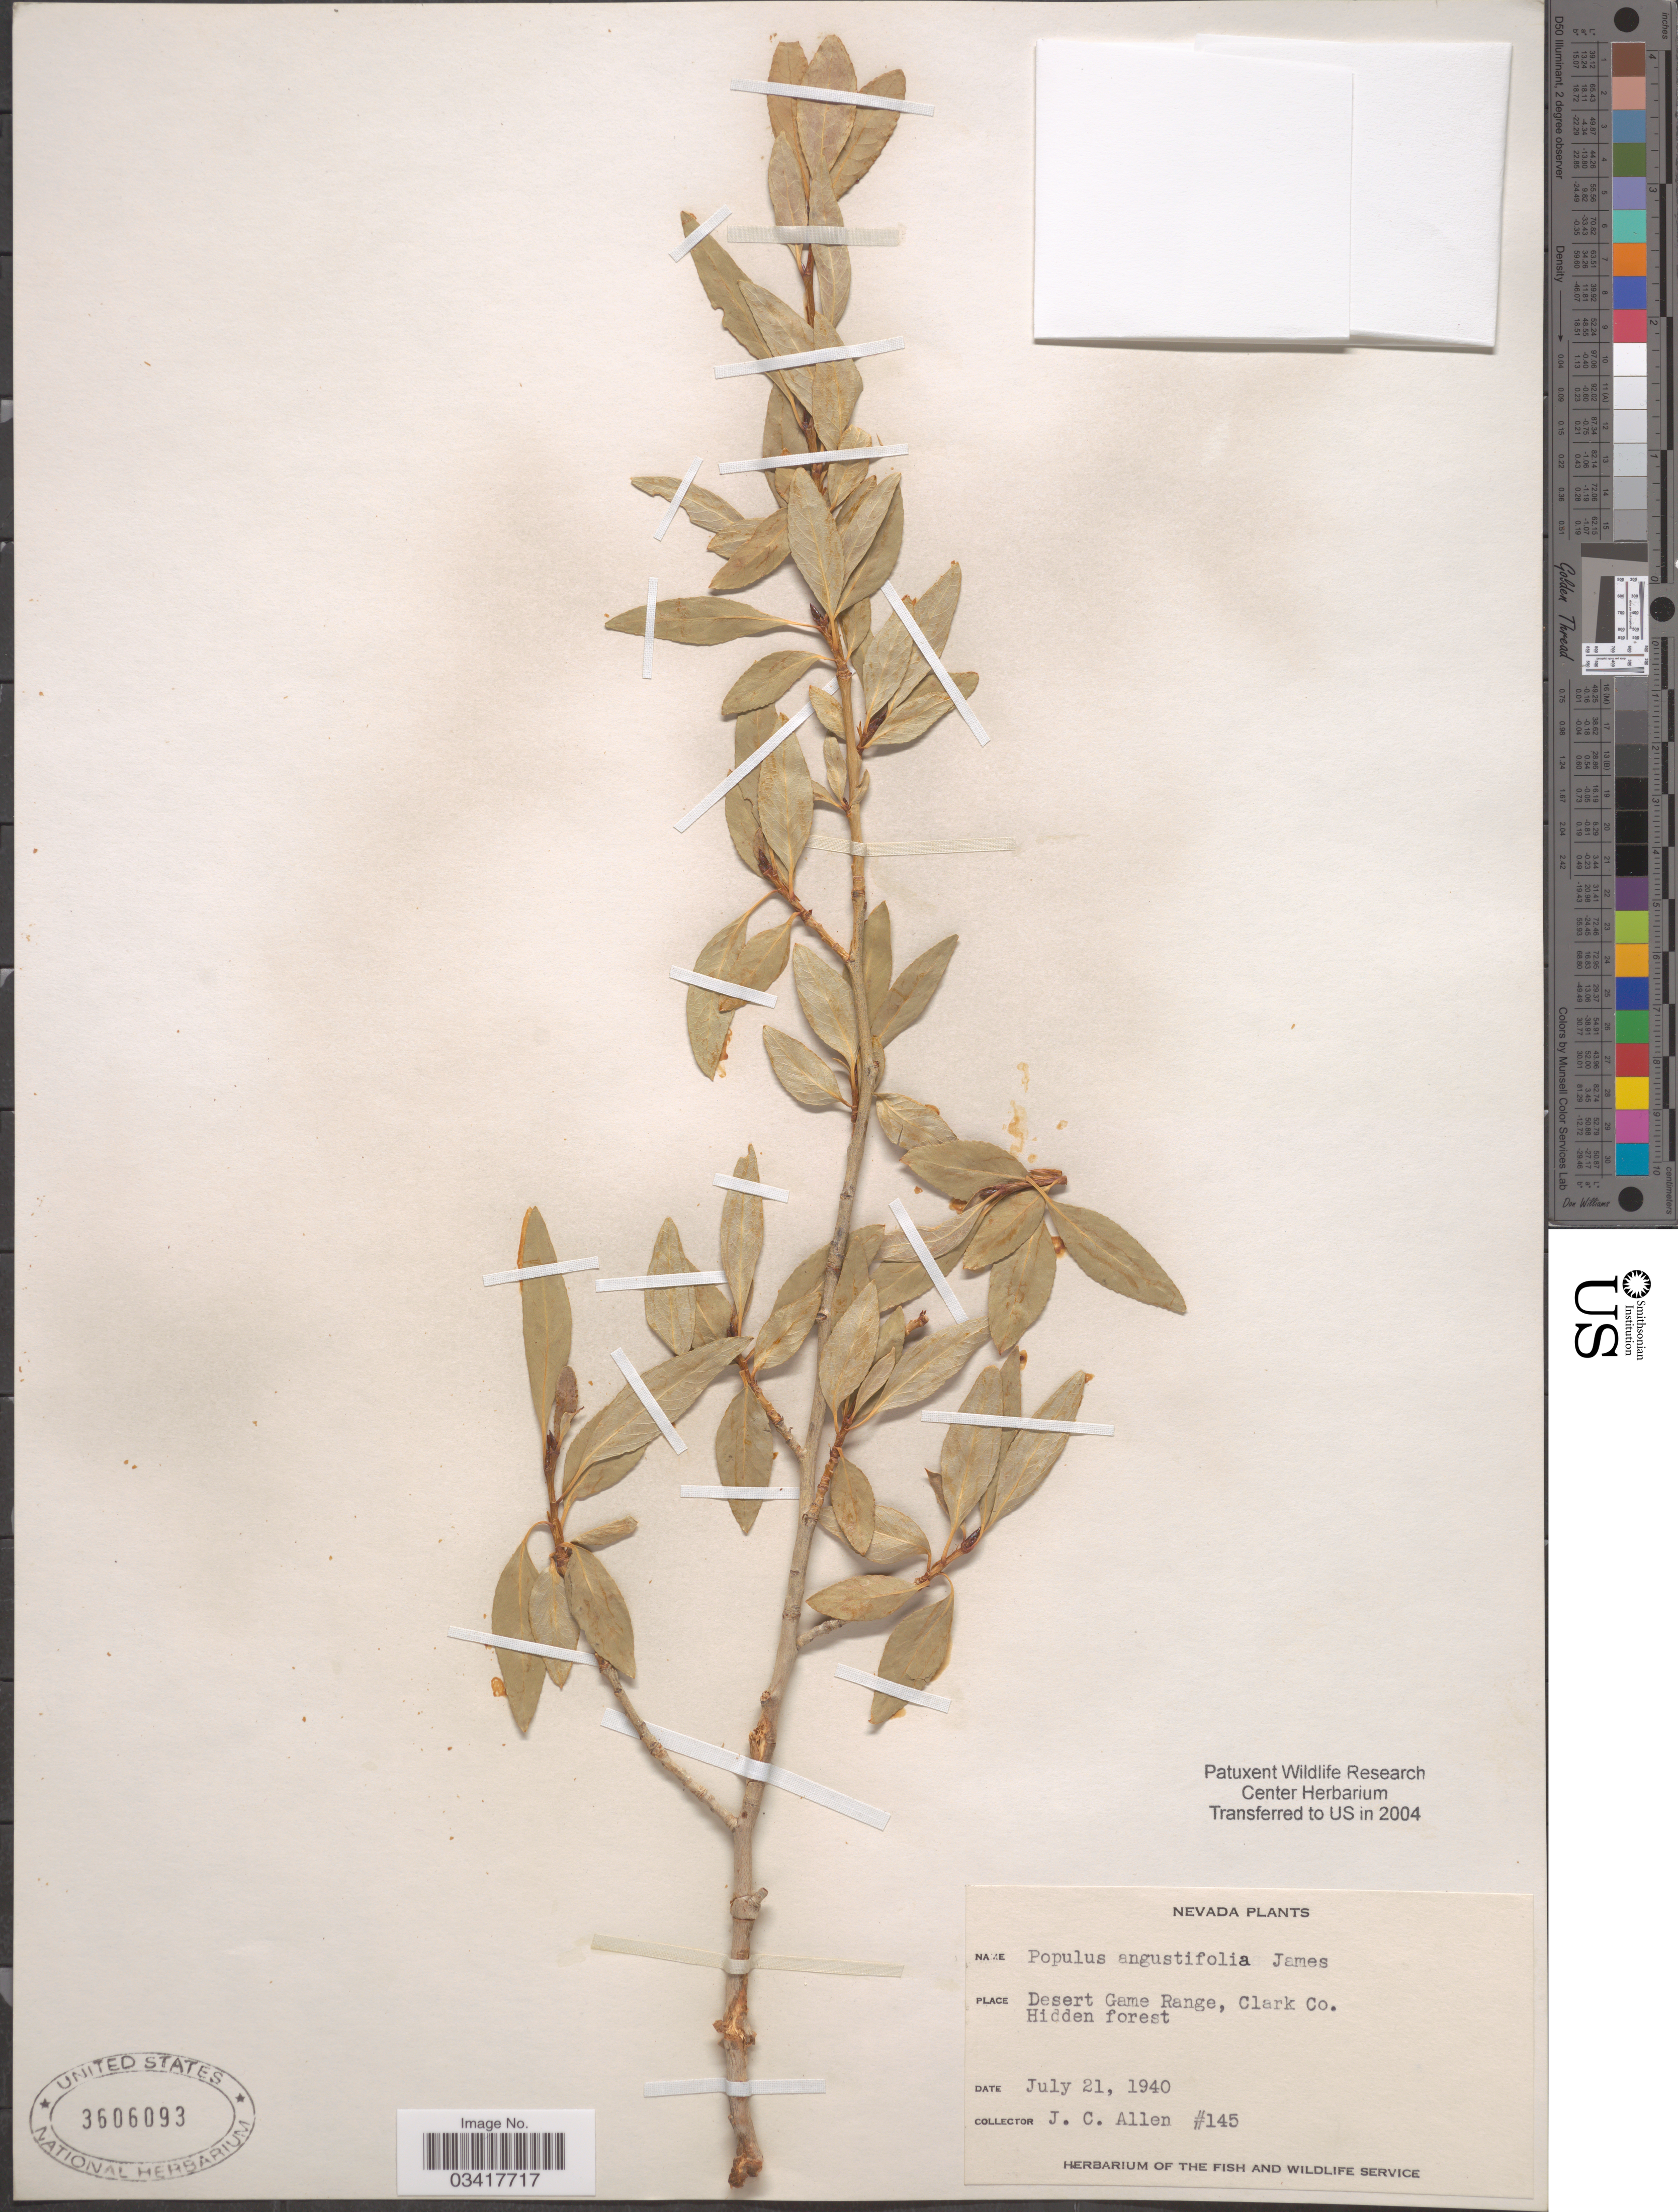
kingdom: Plantae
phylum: Tracheophyta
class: Magnoliopsida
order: Malpighiales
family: Salicaceae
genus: Populus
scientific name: Populus angustifolia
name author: E. James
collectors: J. C. Allen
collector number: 145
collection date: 1940-07-21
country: United States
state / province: Nevada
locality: Desert Game Range, Clark Co. Hidden Forest.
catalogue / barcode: US 3606093